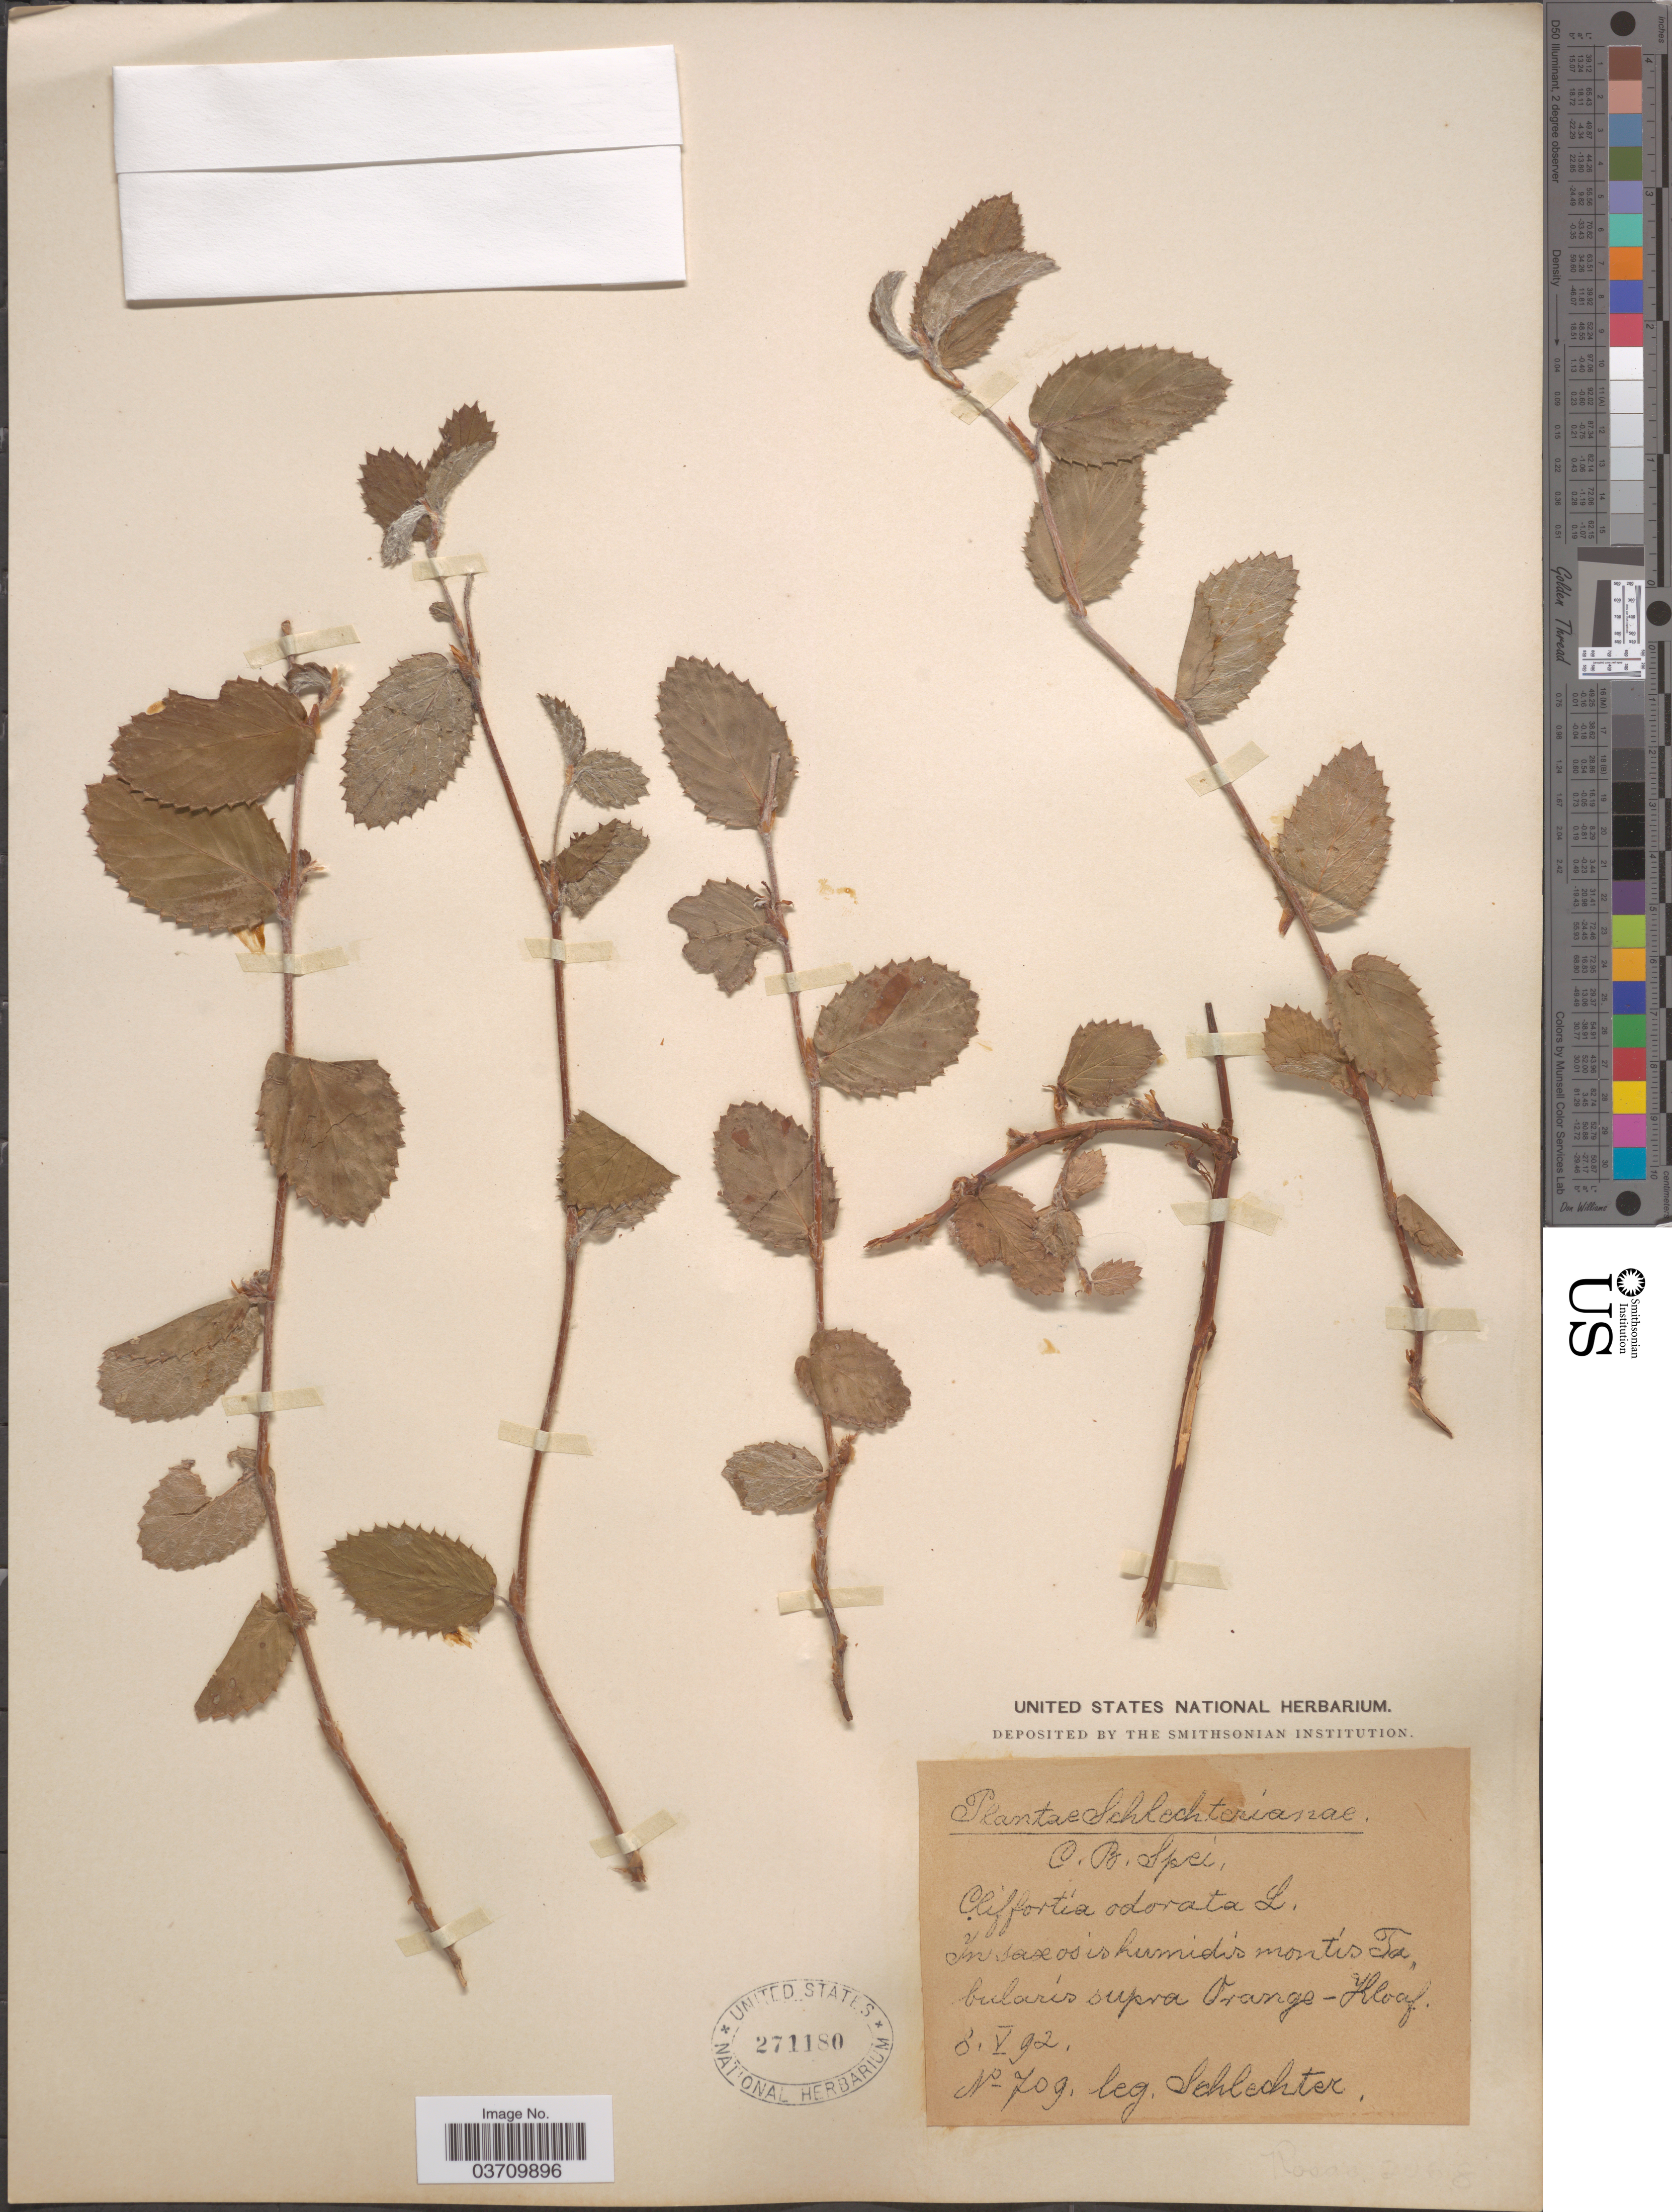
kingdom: Plantae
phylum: Tracheophyta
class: Magnoliopsida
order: Rosales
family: Rosaceae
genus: Cliffortia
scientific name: Cliffortia odorata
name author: L. f.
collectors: Schlechter, --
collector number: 709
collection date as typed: Transcribed d/m/y: 8/5/92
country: South Africa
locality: C. B. Spei. In saxosis humidis montis Tabularis supra Orange-Kloof.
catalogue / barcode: US 271180